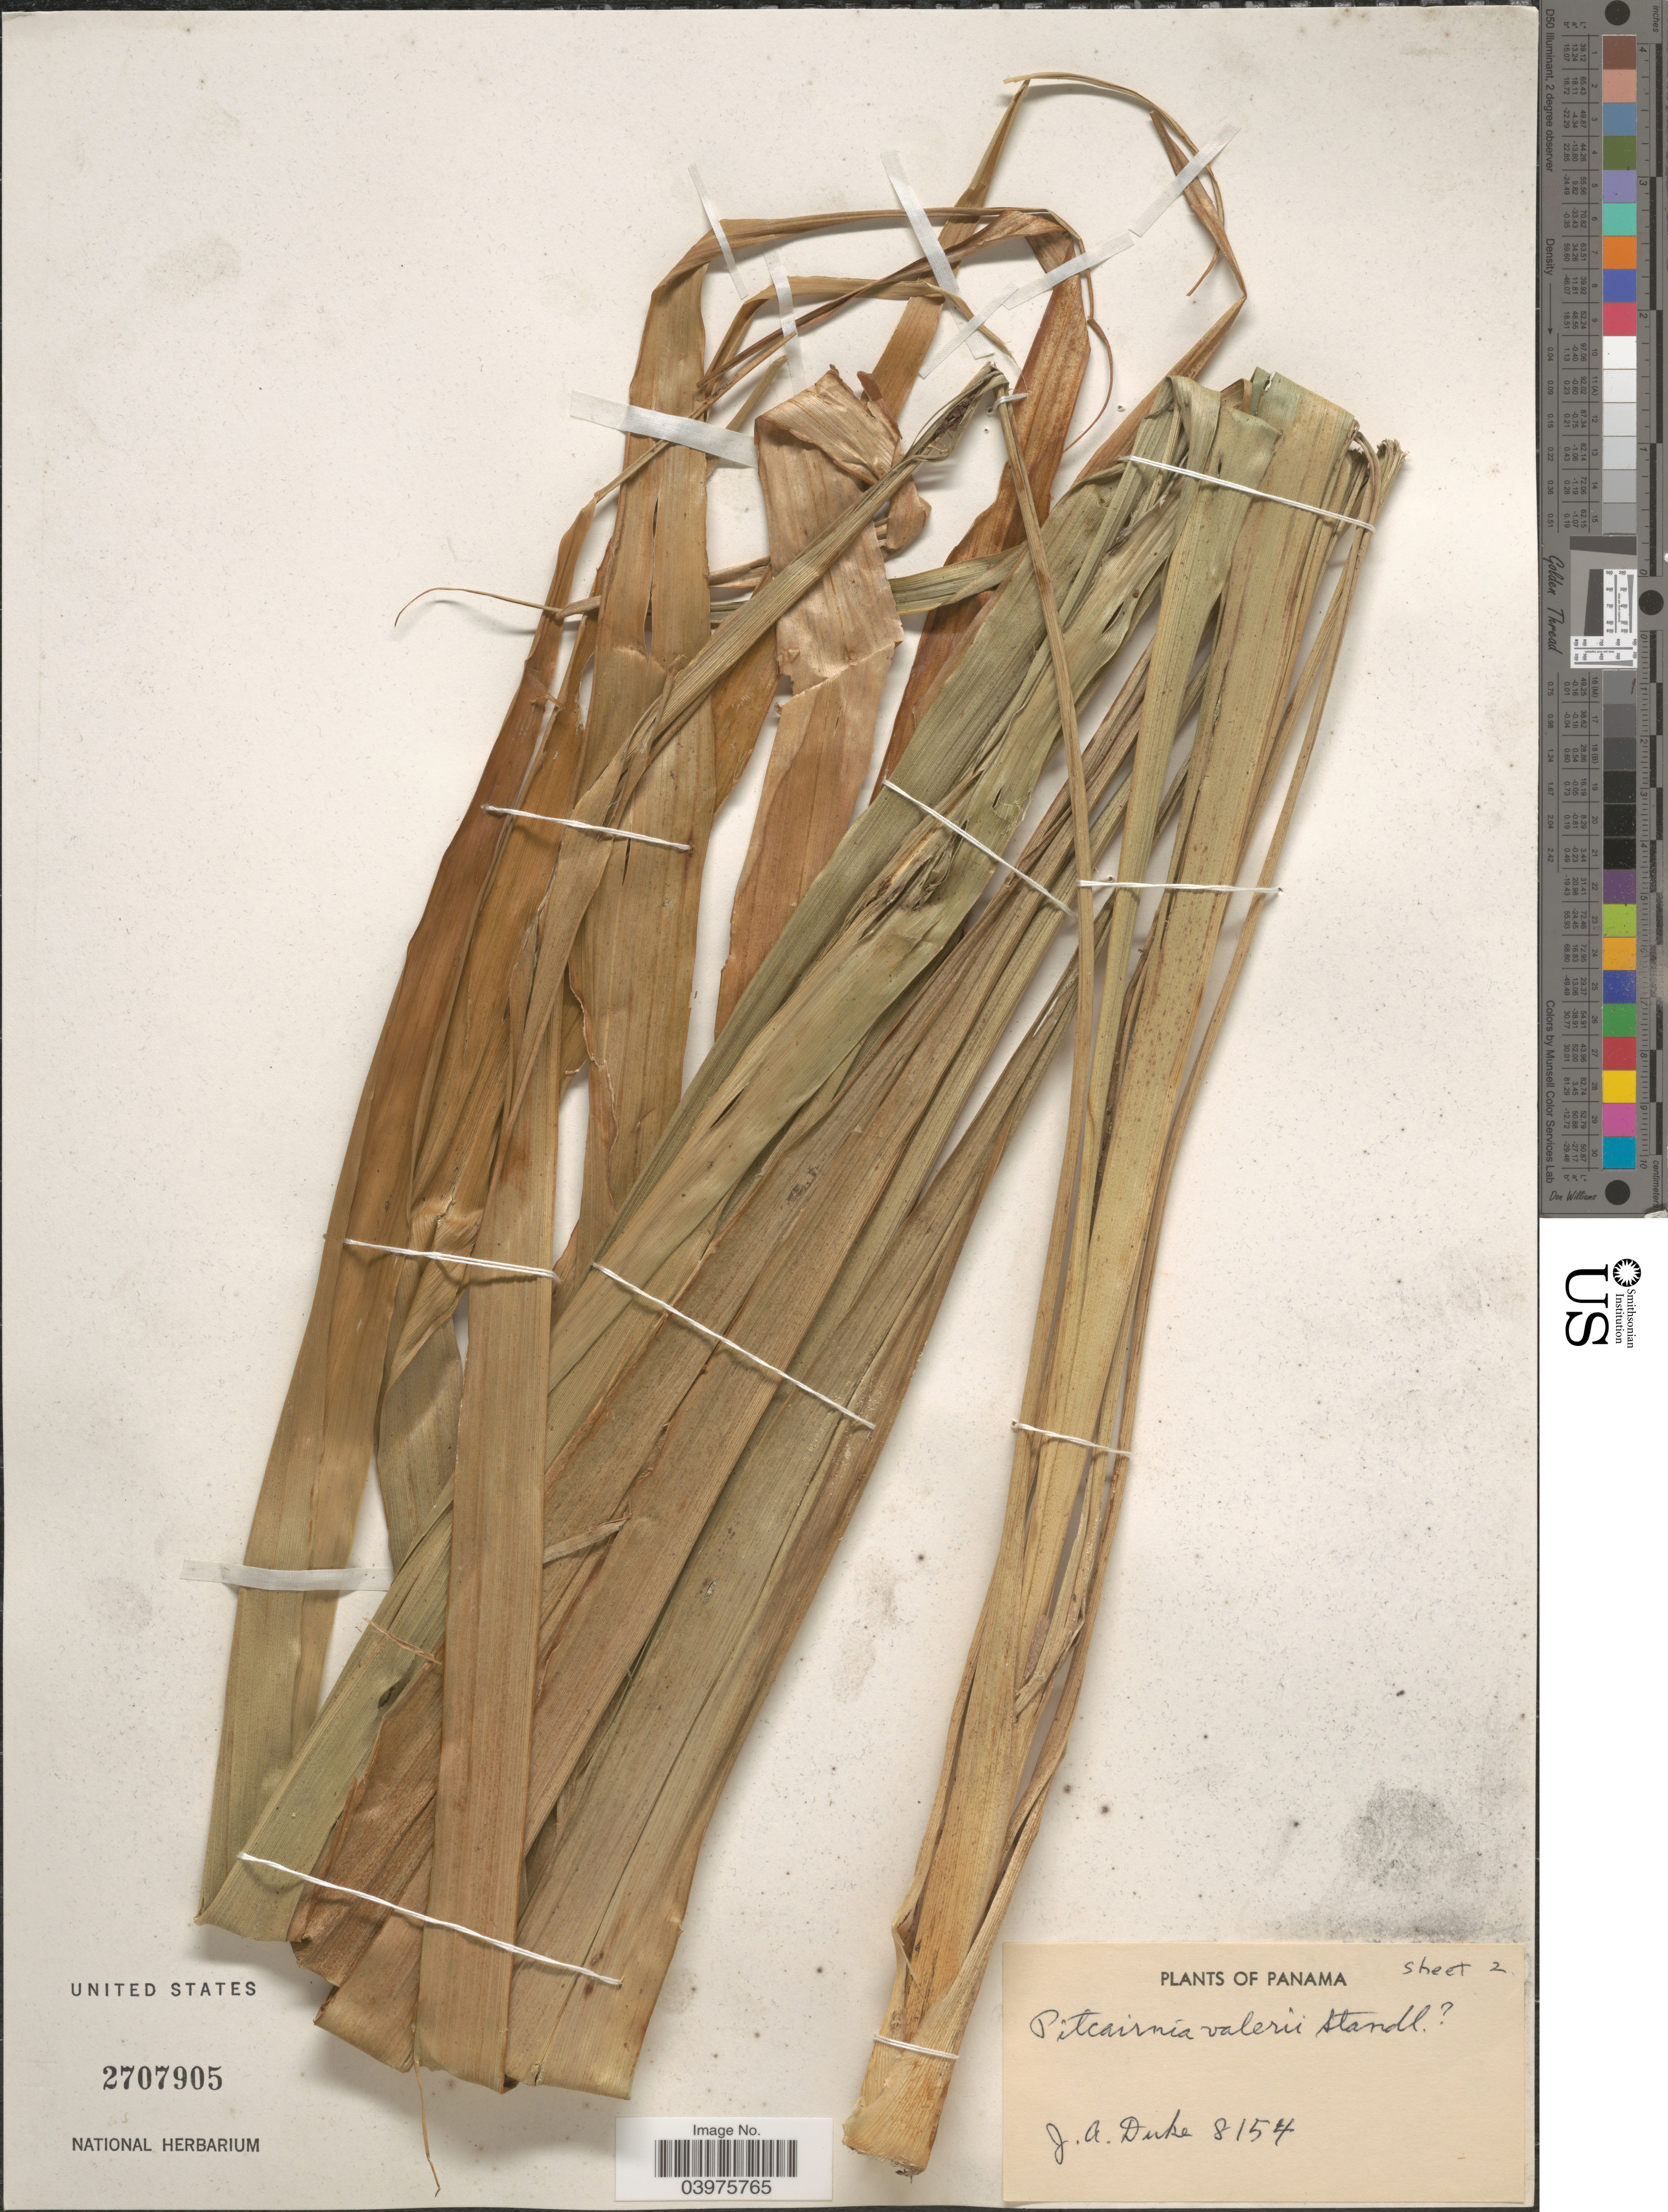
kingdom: Plantae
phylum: Tracheophyta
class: Liliopsida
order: Poales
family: Bromeliaceae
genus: Pitcairnia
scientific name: Pitcairnia valerii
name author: Standl.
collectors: J. A. Duke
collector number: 8154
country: Panama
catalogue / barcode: US 2707905